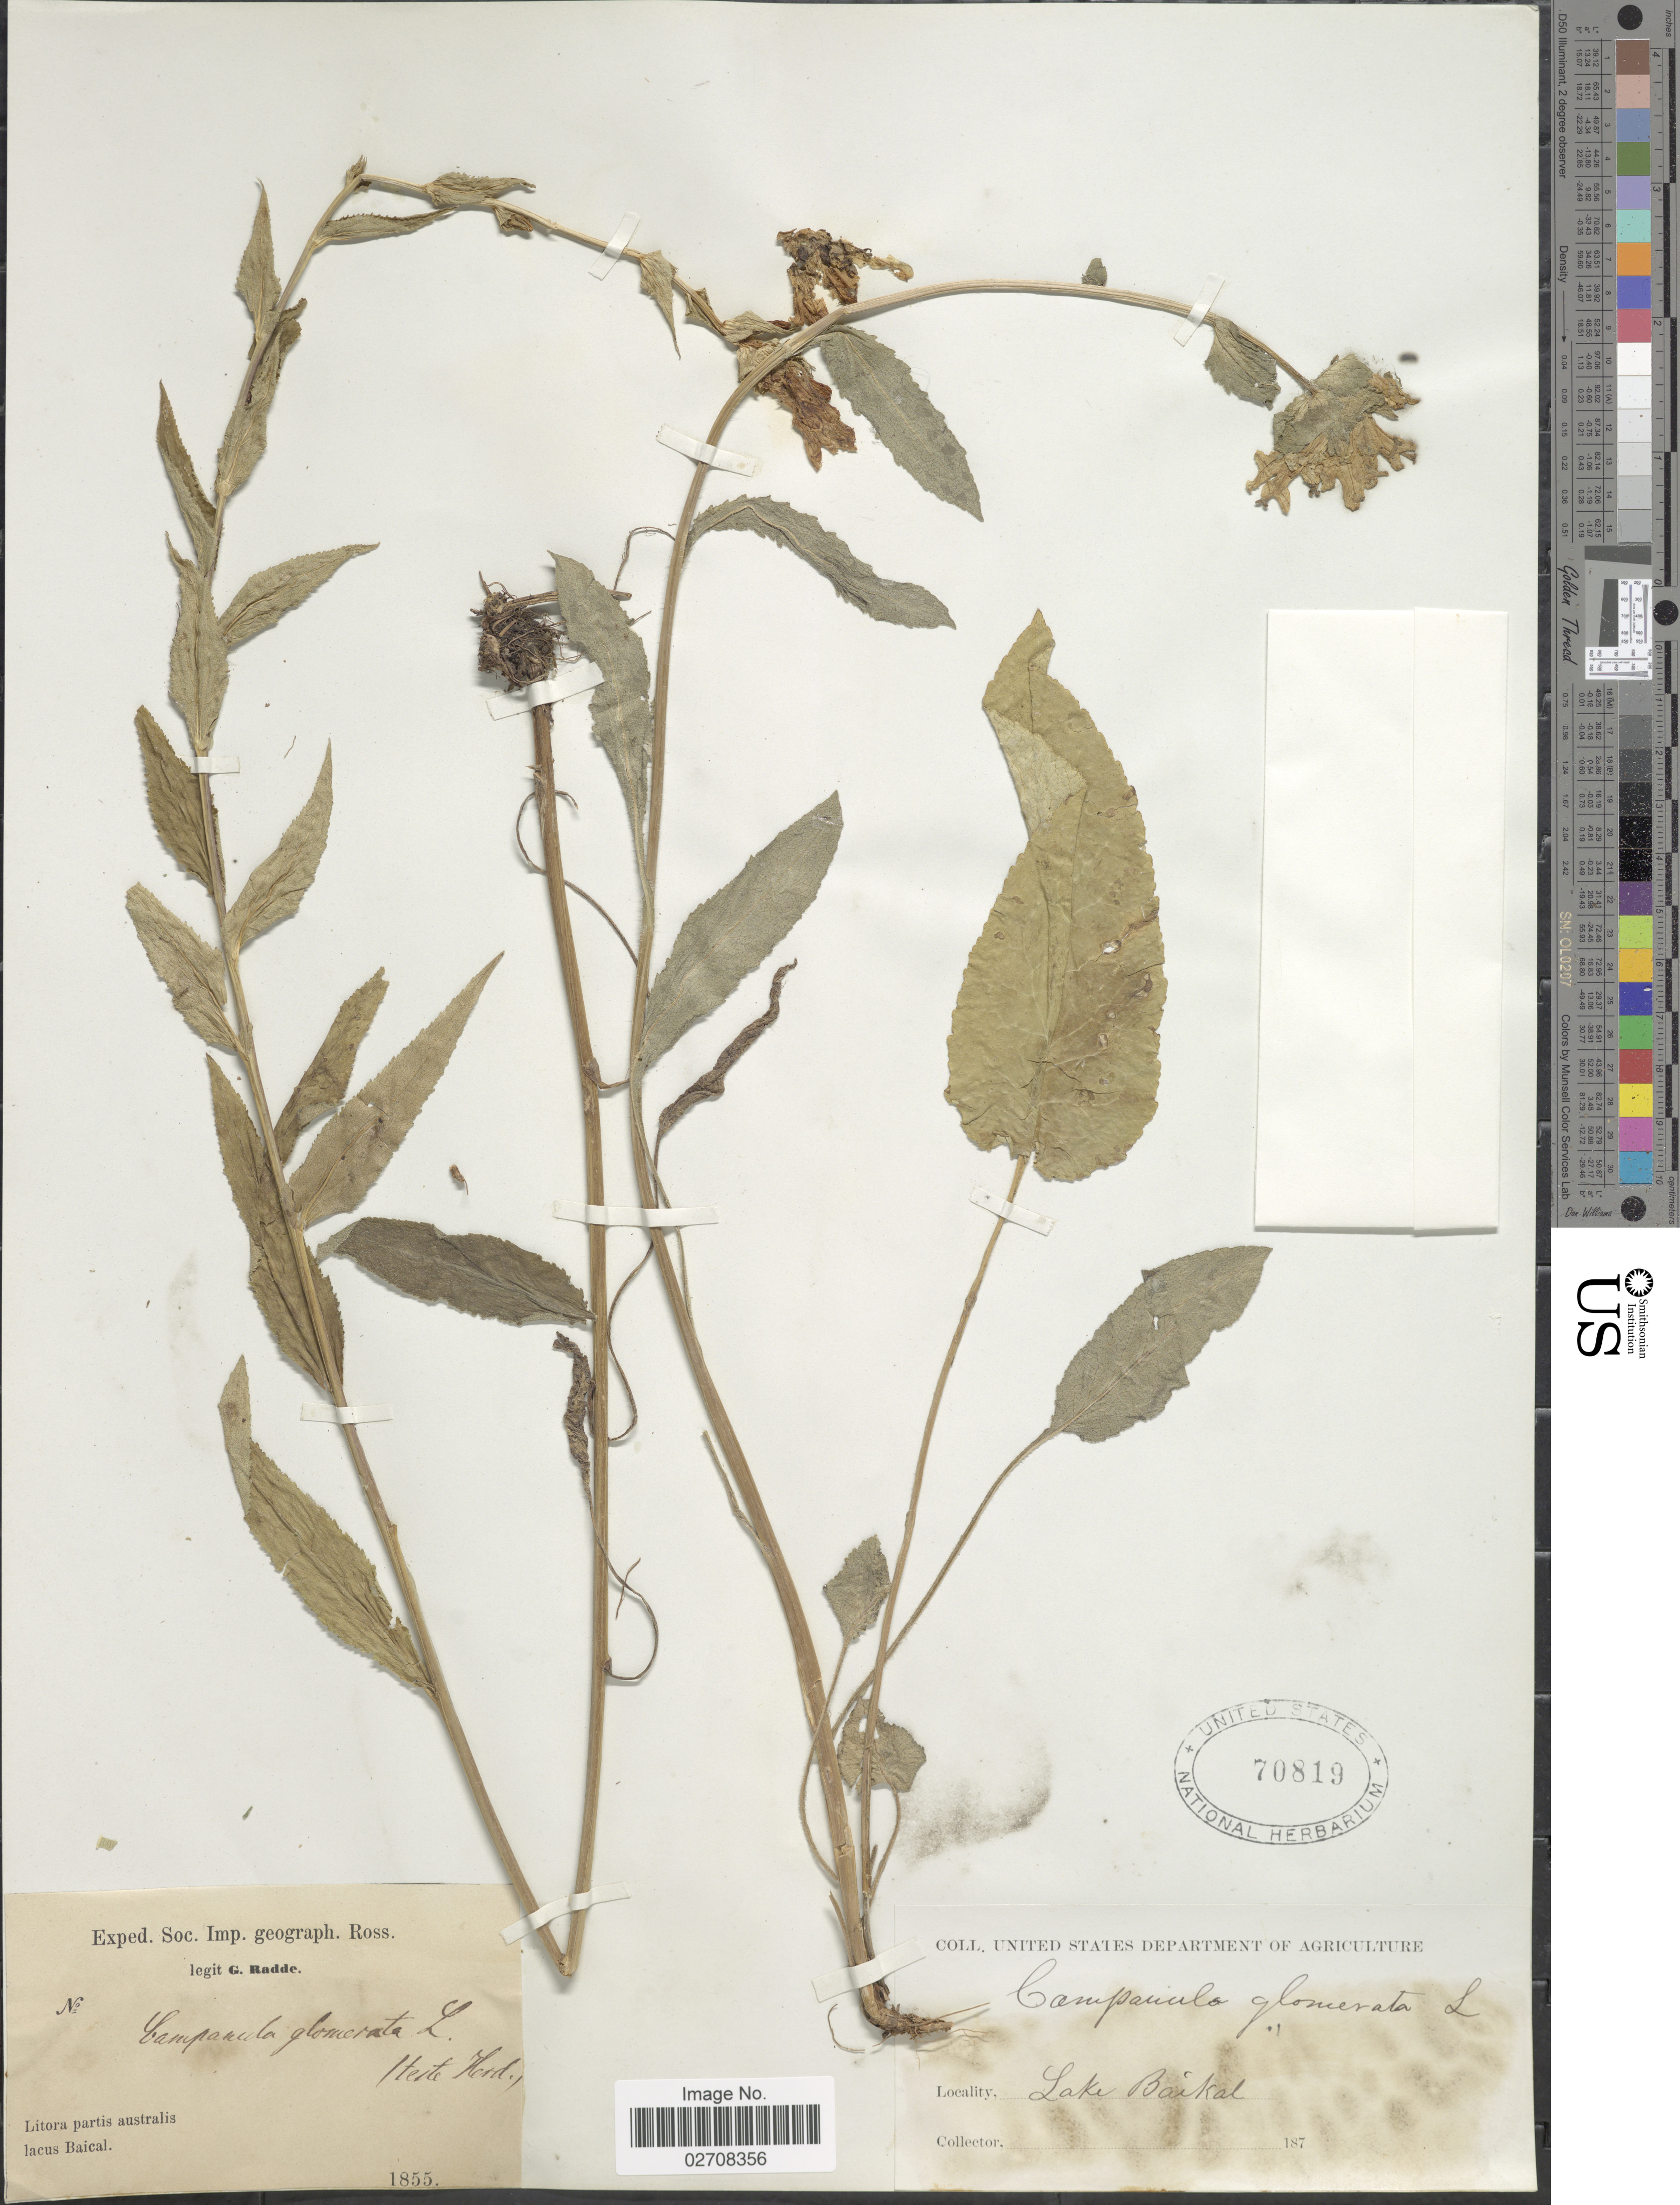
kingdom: Plantae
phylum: Tracheophyta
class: Magnoliopsida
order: Asterales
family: Campanulaceae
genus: Campanula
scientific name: Campanula glomerata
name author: L.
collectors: G. F. R. J. von Radde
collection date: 1855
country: Russian Federation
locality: Litora partis australis lacus Baical. Lake Baikal.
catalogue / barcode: US 70819